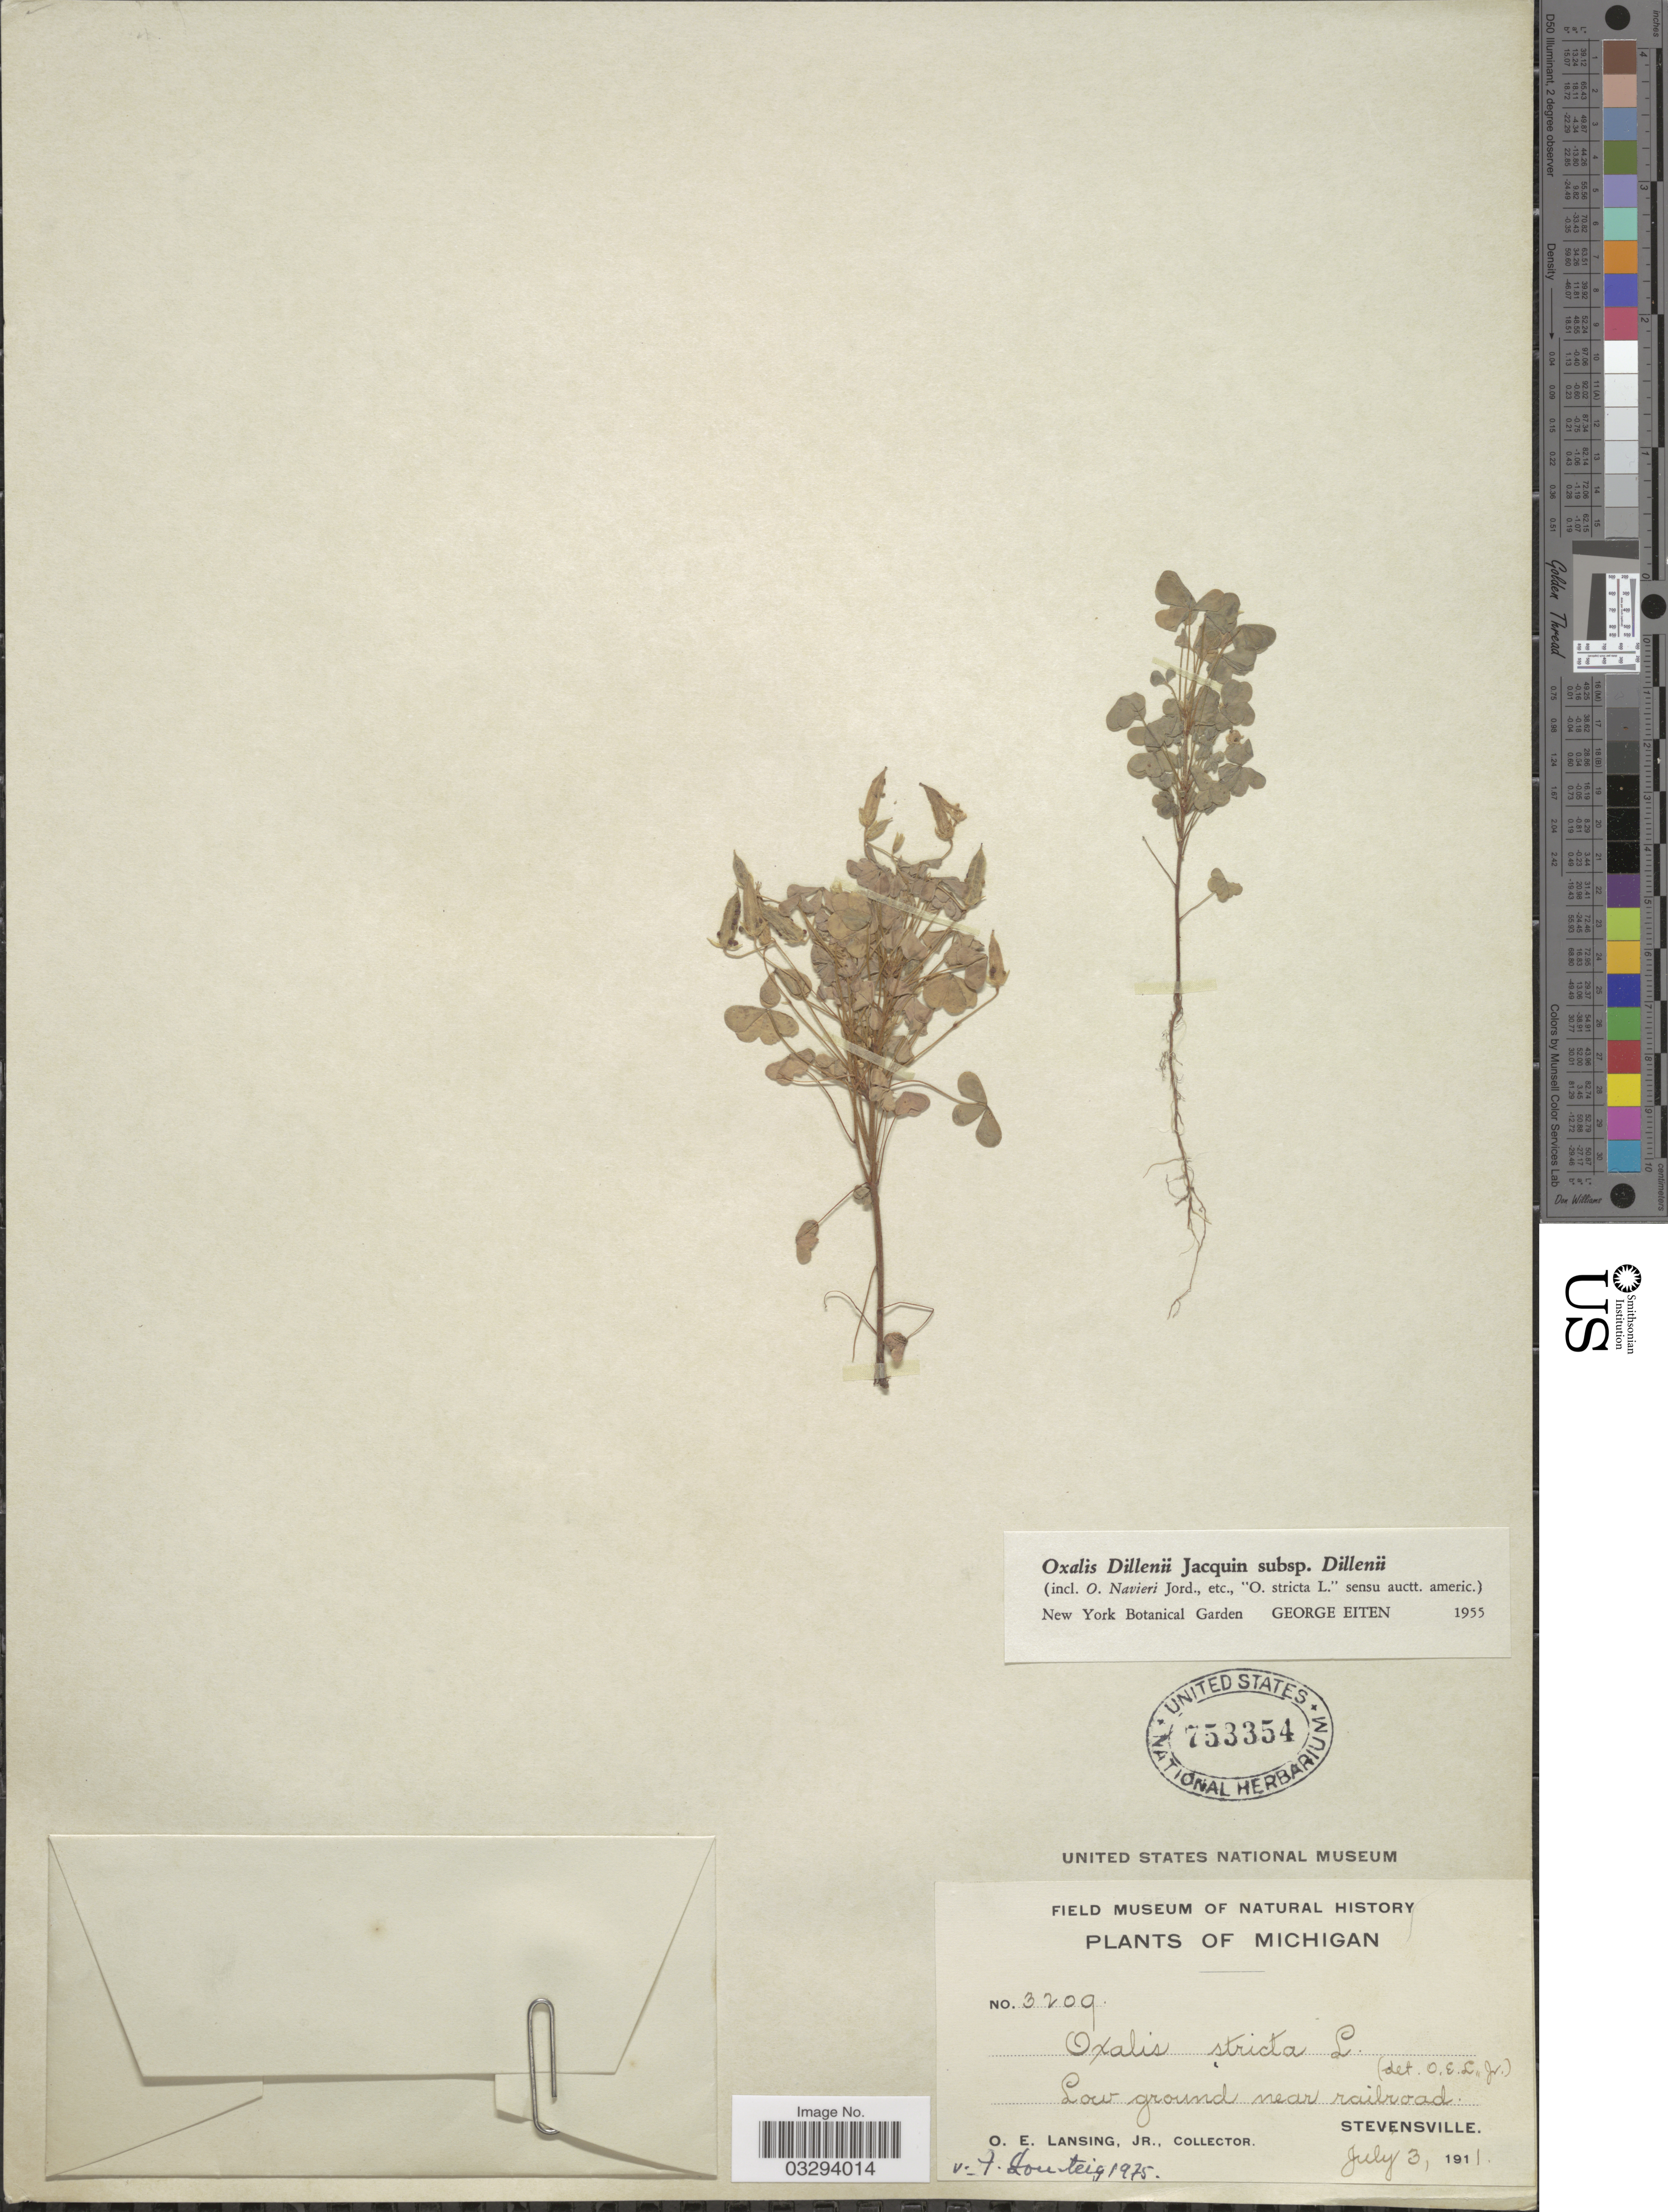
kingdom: Plantae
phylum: Tracheophyta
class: Magnoliopsida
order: Oxalidales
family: Oxalidaceae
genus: Oxalis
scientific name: Oxalis sp.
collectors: O. Lansing Jr.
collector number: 3209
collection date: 1911-07-03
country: United States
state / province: Michigan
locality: Stevensville.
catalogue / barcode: US 753354